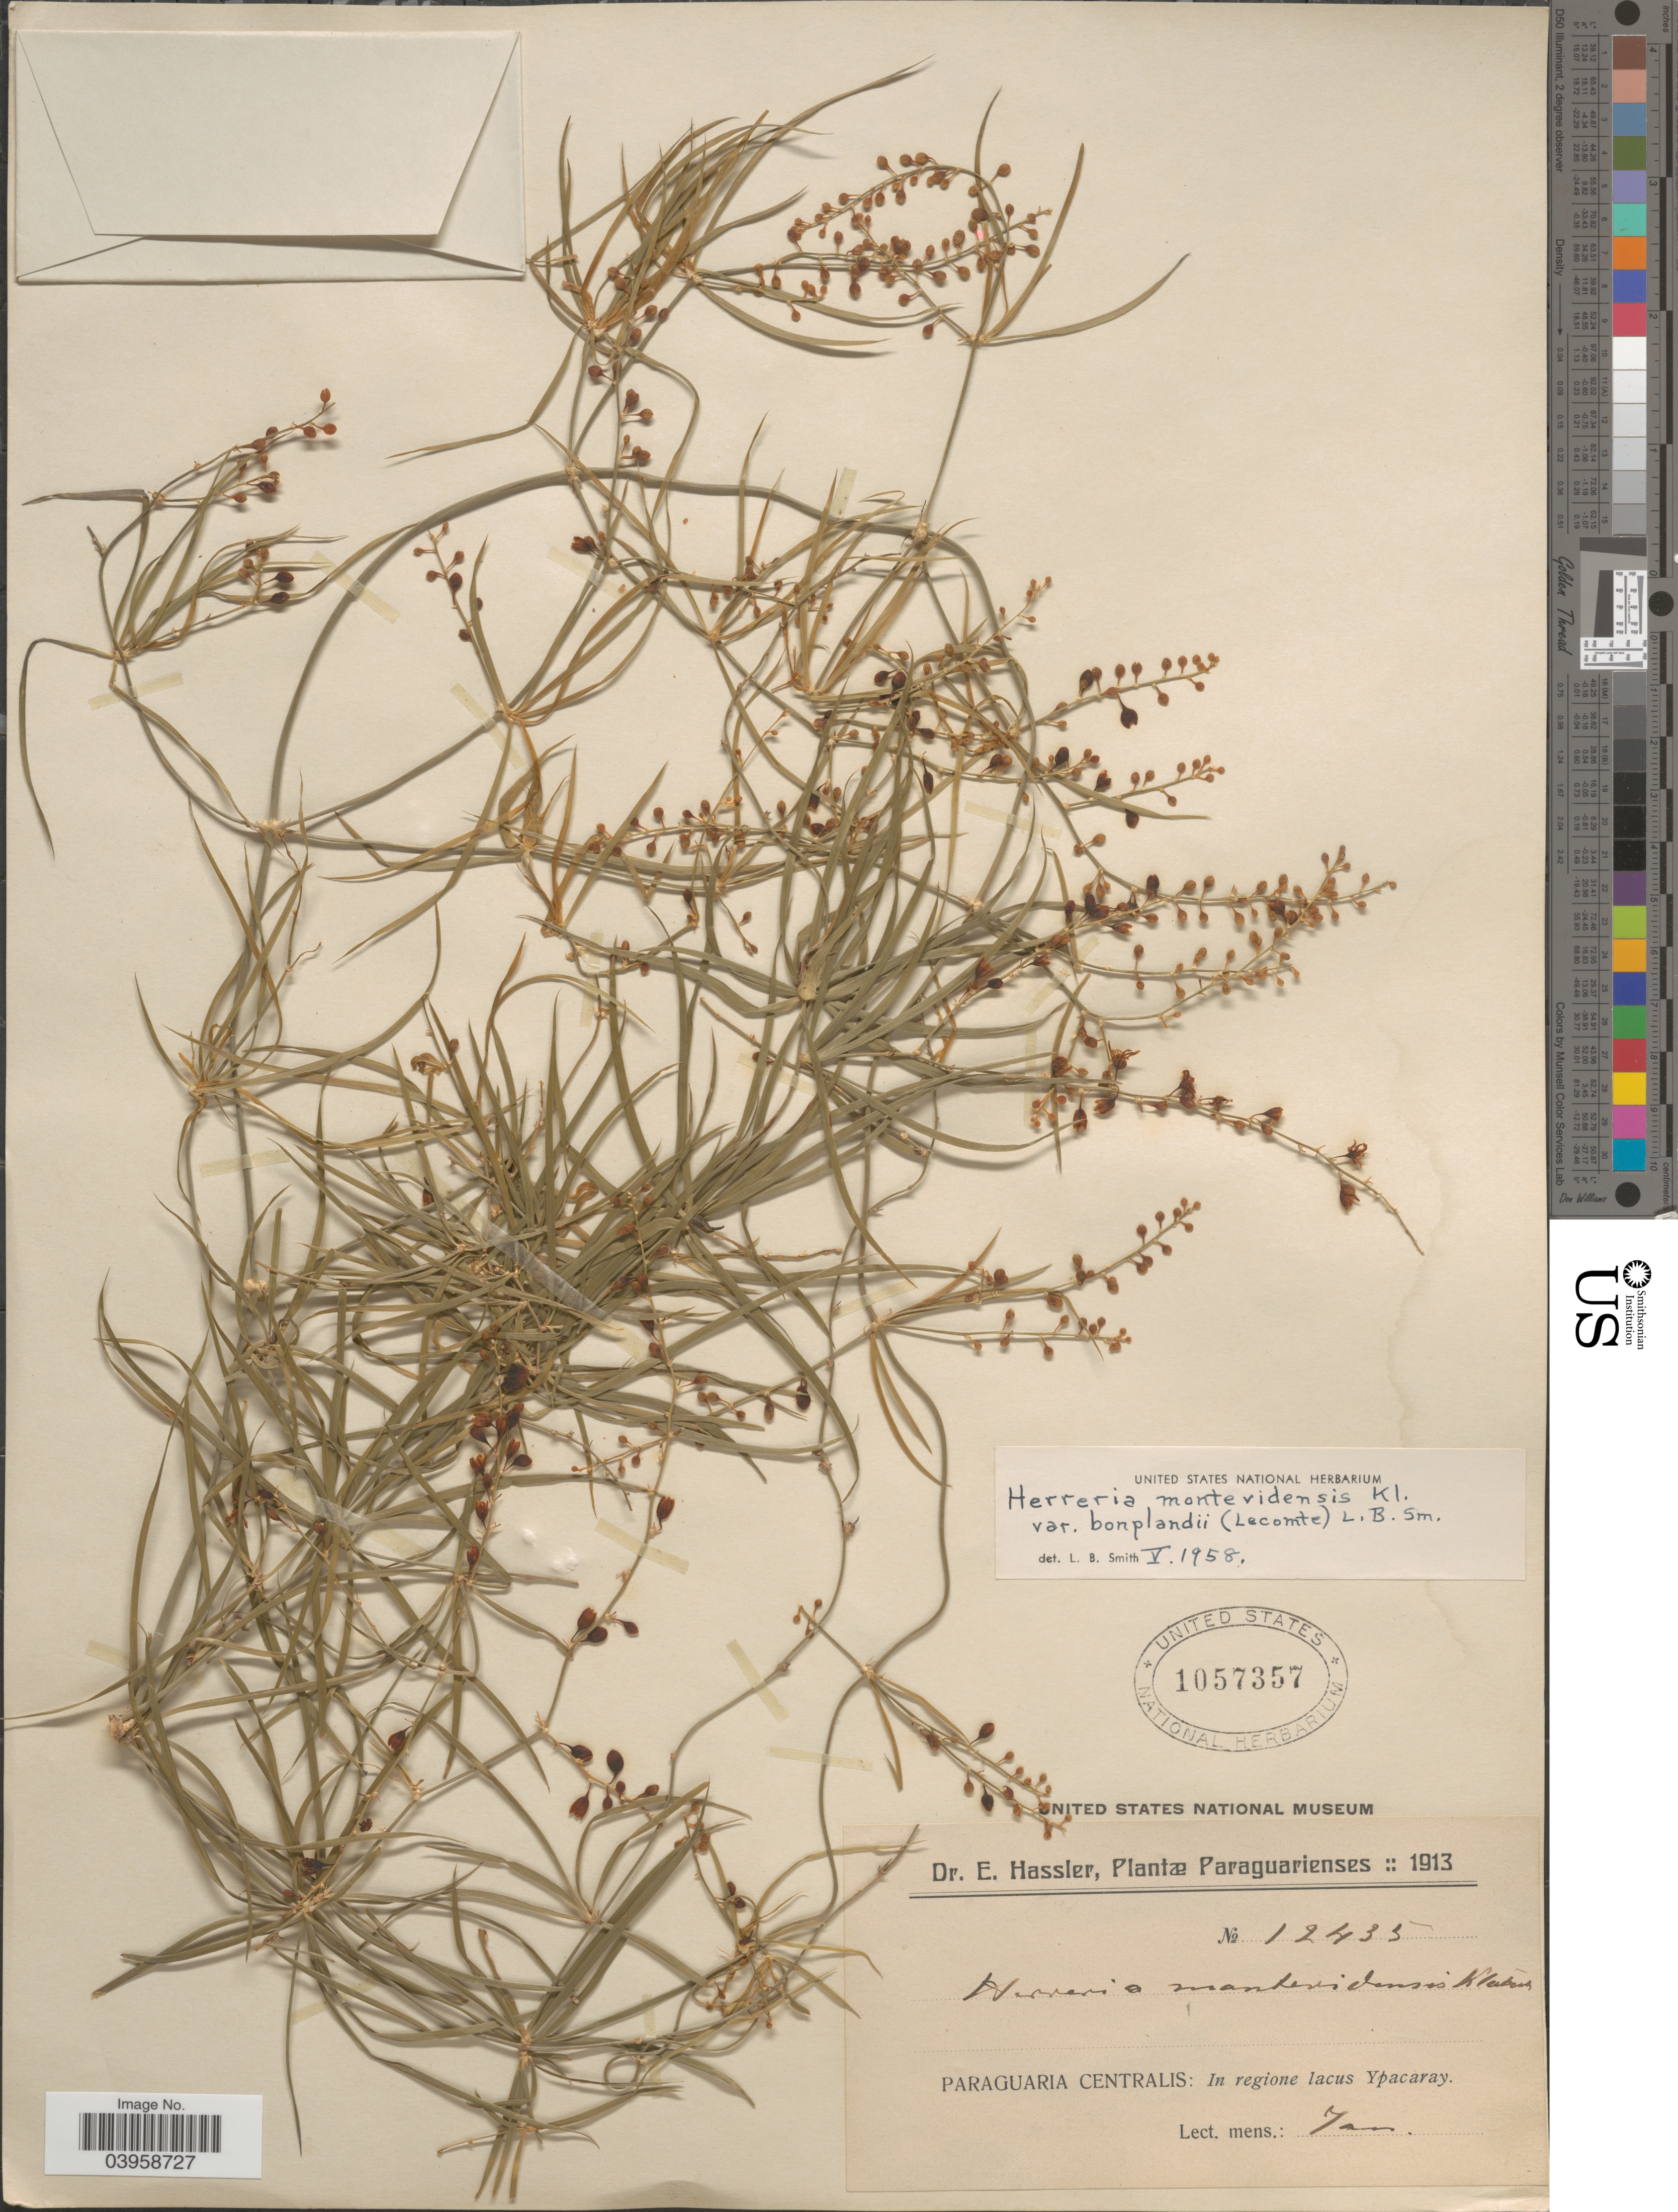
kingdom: Plantae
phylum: Tracheophyta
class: Liliopsida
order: Asparagales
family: Asparagaceae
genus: Herreria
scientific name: Herreria montevidensis var. bonplandii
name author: L.B. Sm.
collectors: E. Hassler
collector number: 12435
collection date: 1913-01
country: Paraguay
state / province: Paraguari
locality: Paraguaria Centralis: In regione lacus Ypacaray.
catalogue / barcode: US 1057357